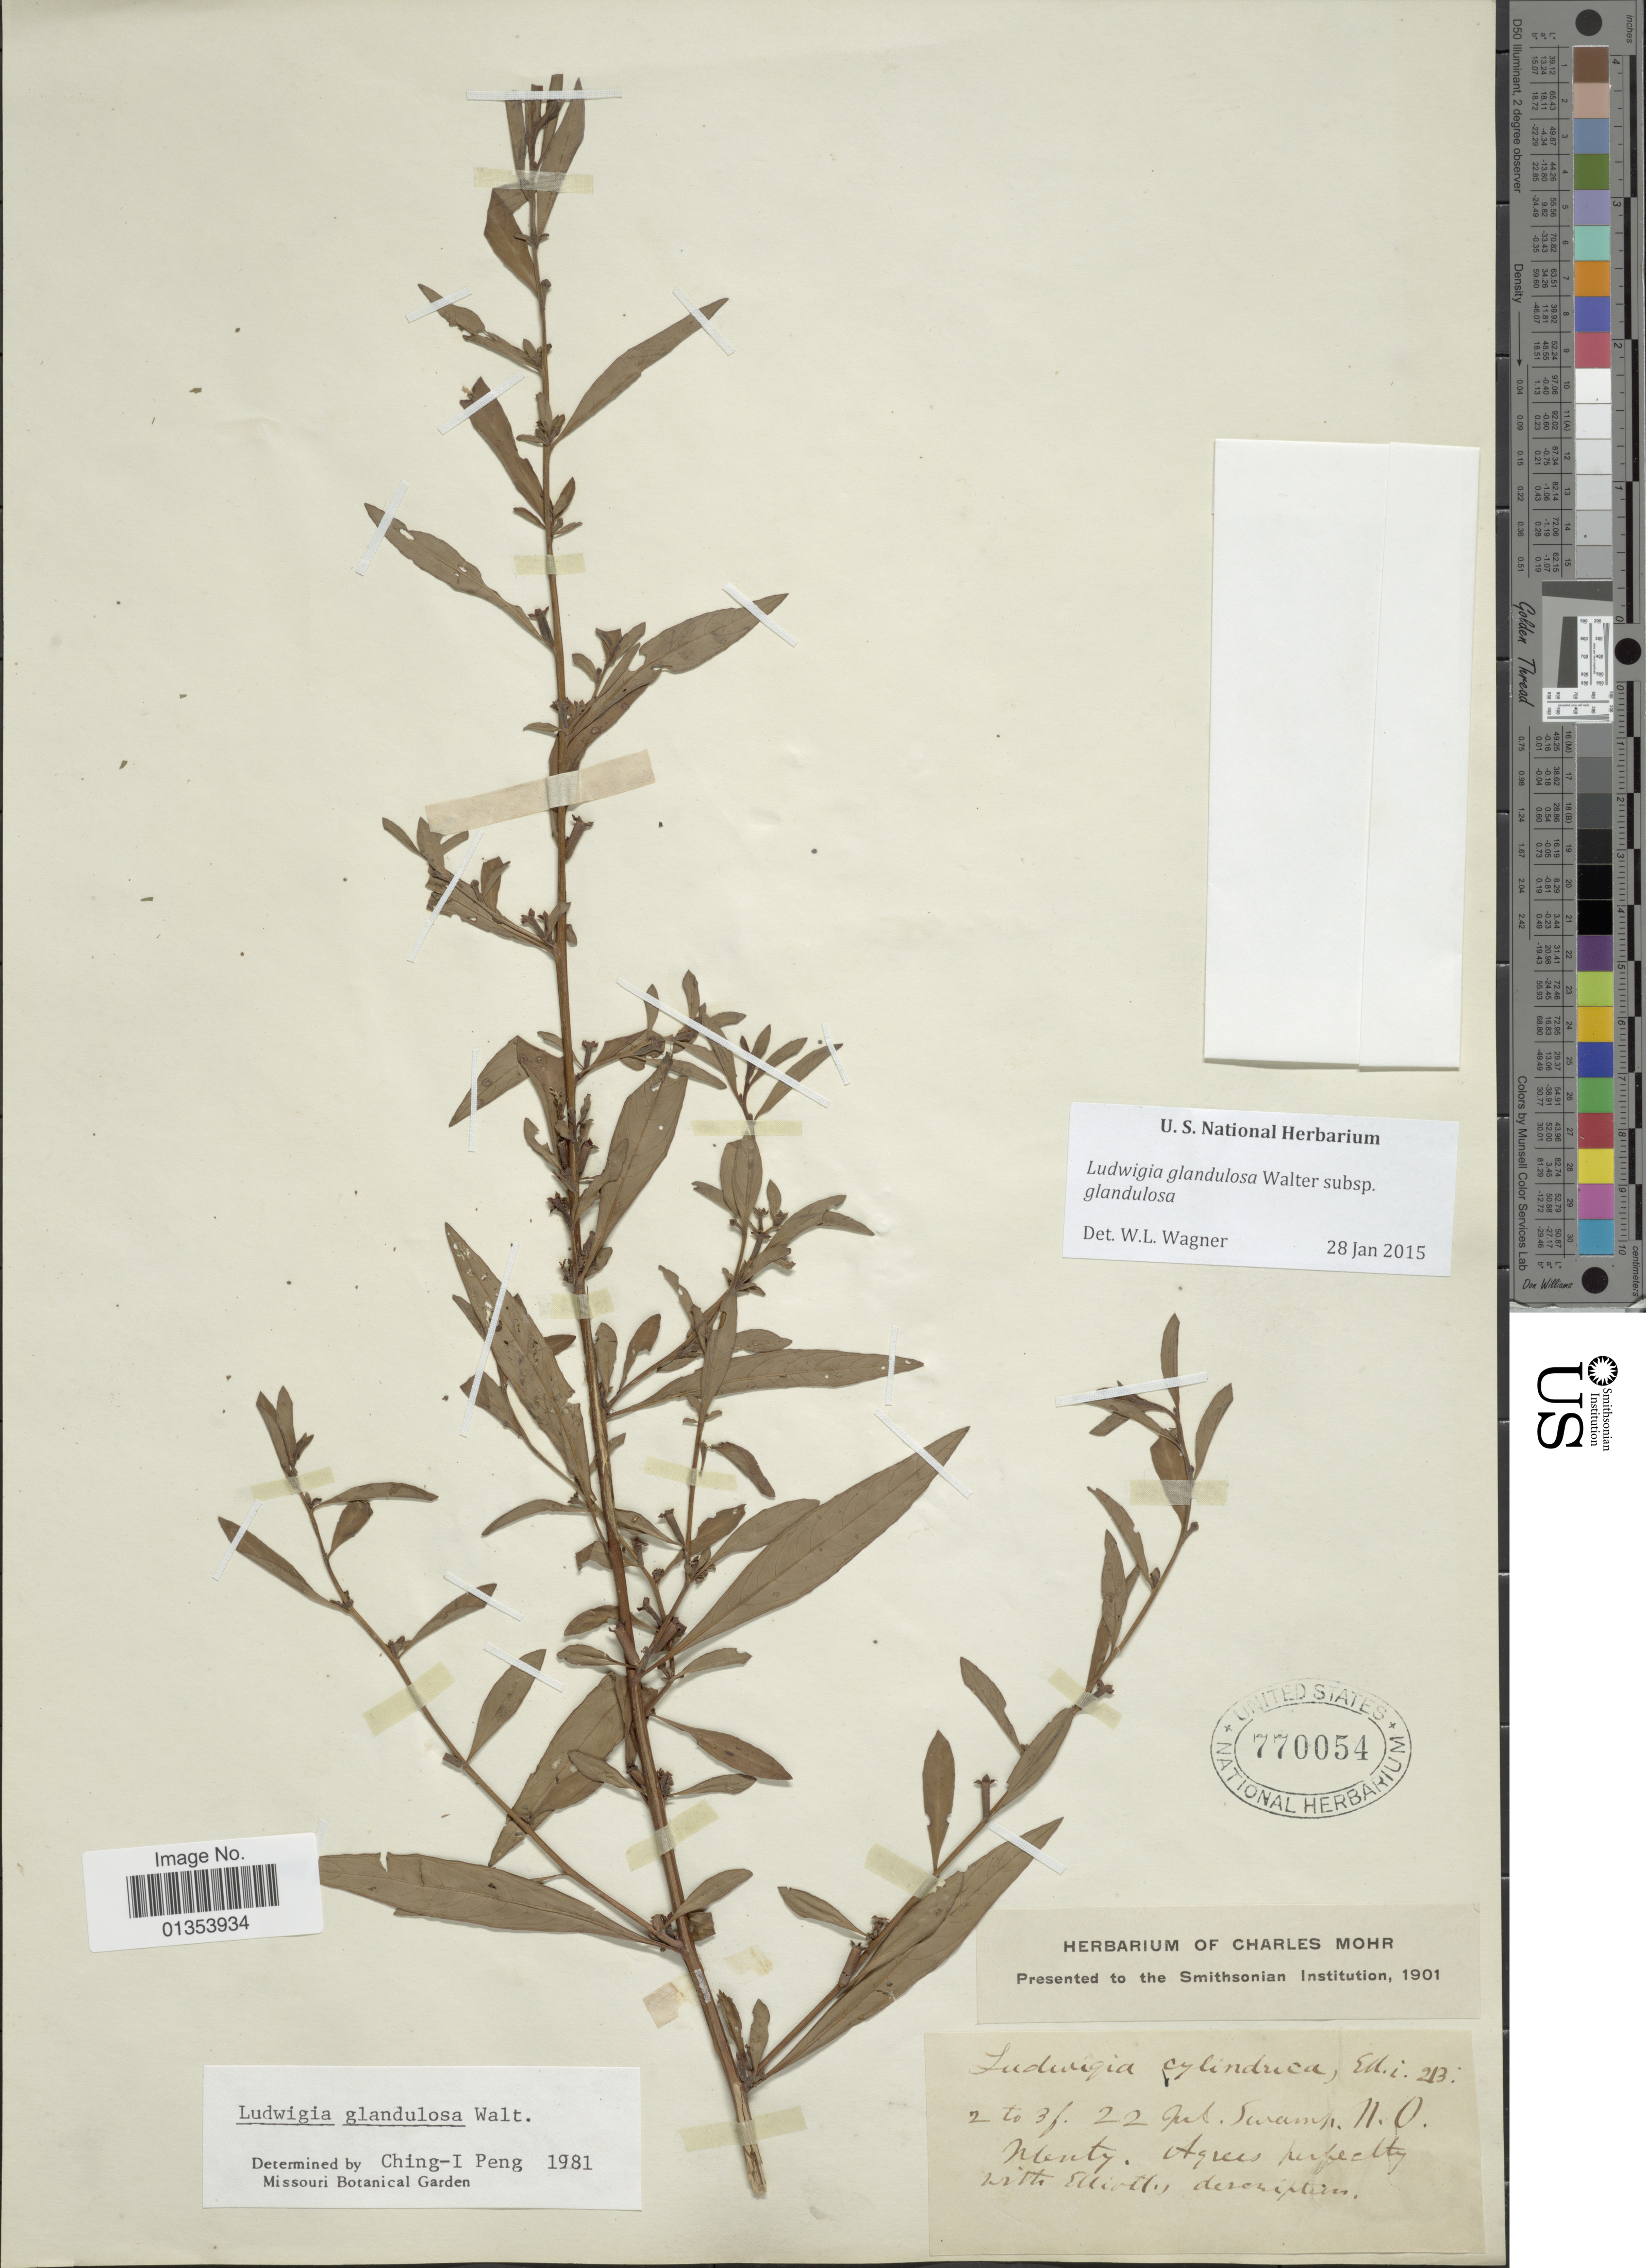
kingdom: Plantae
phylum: Tracheophyta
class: Magnoliopsida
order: Myrtales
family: Onagraceae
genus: Ludwigia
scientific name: Ludwigia glandulosa subsp. glandulosa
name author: Walter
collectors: ex herb. Charles Mohr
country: United States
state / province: Louisiana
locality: N.O.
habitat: Swamp.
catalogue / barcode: US 770054